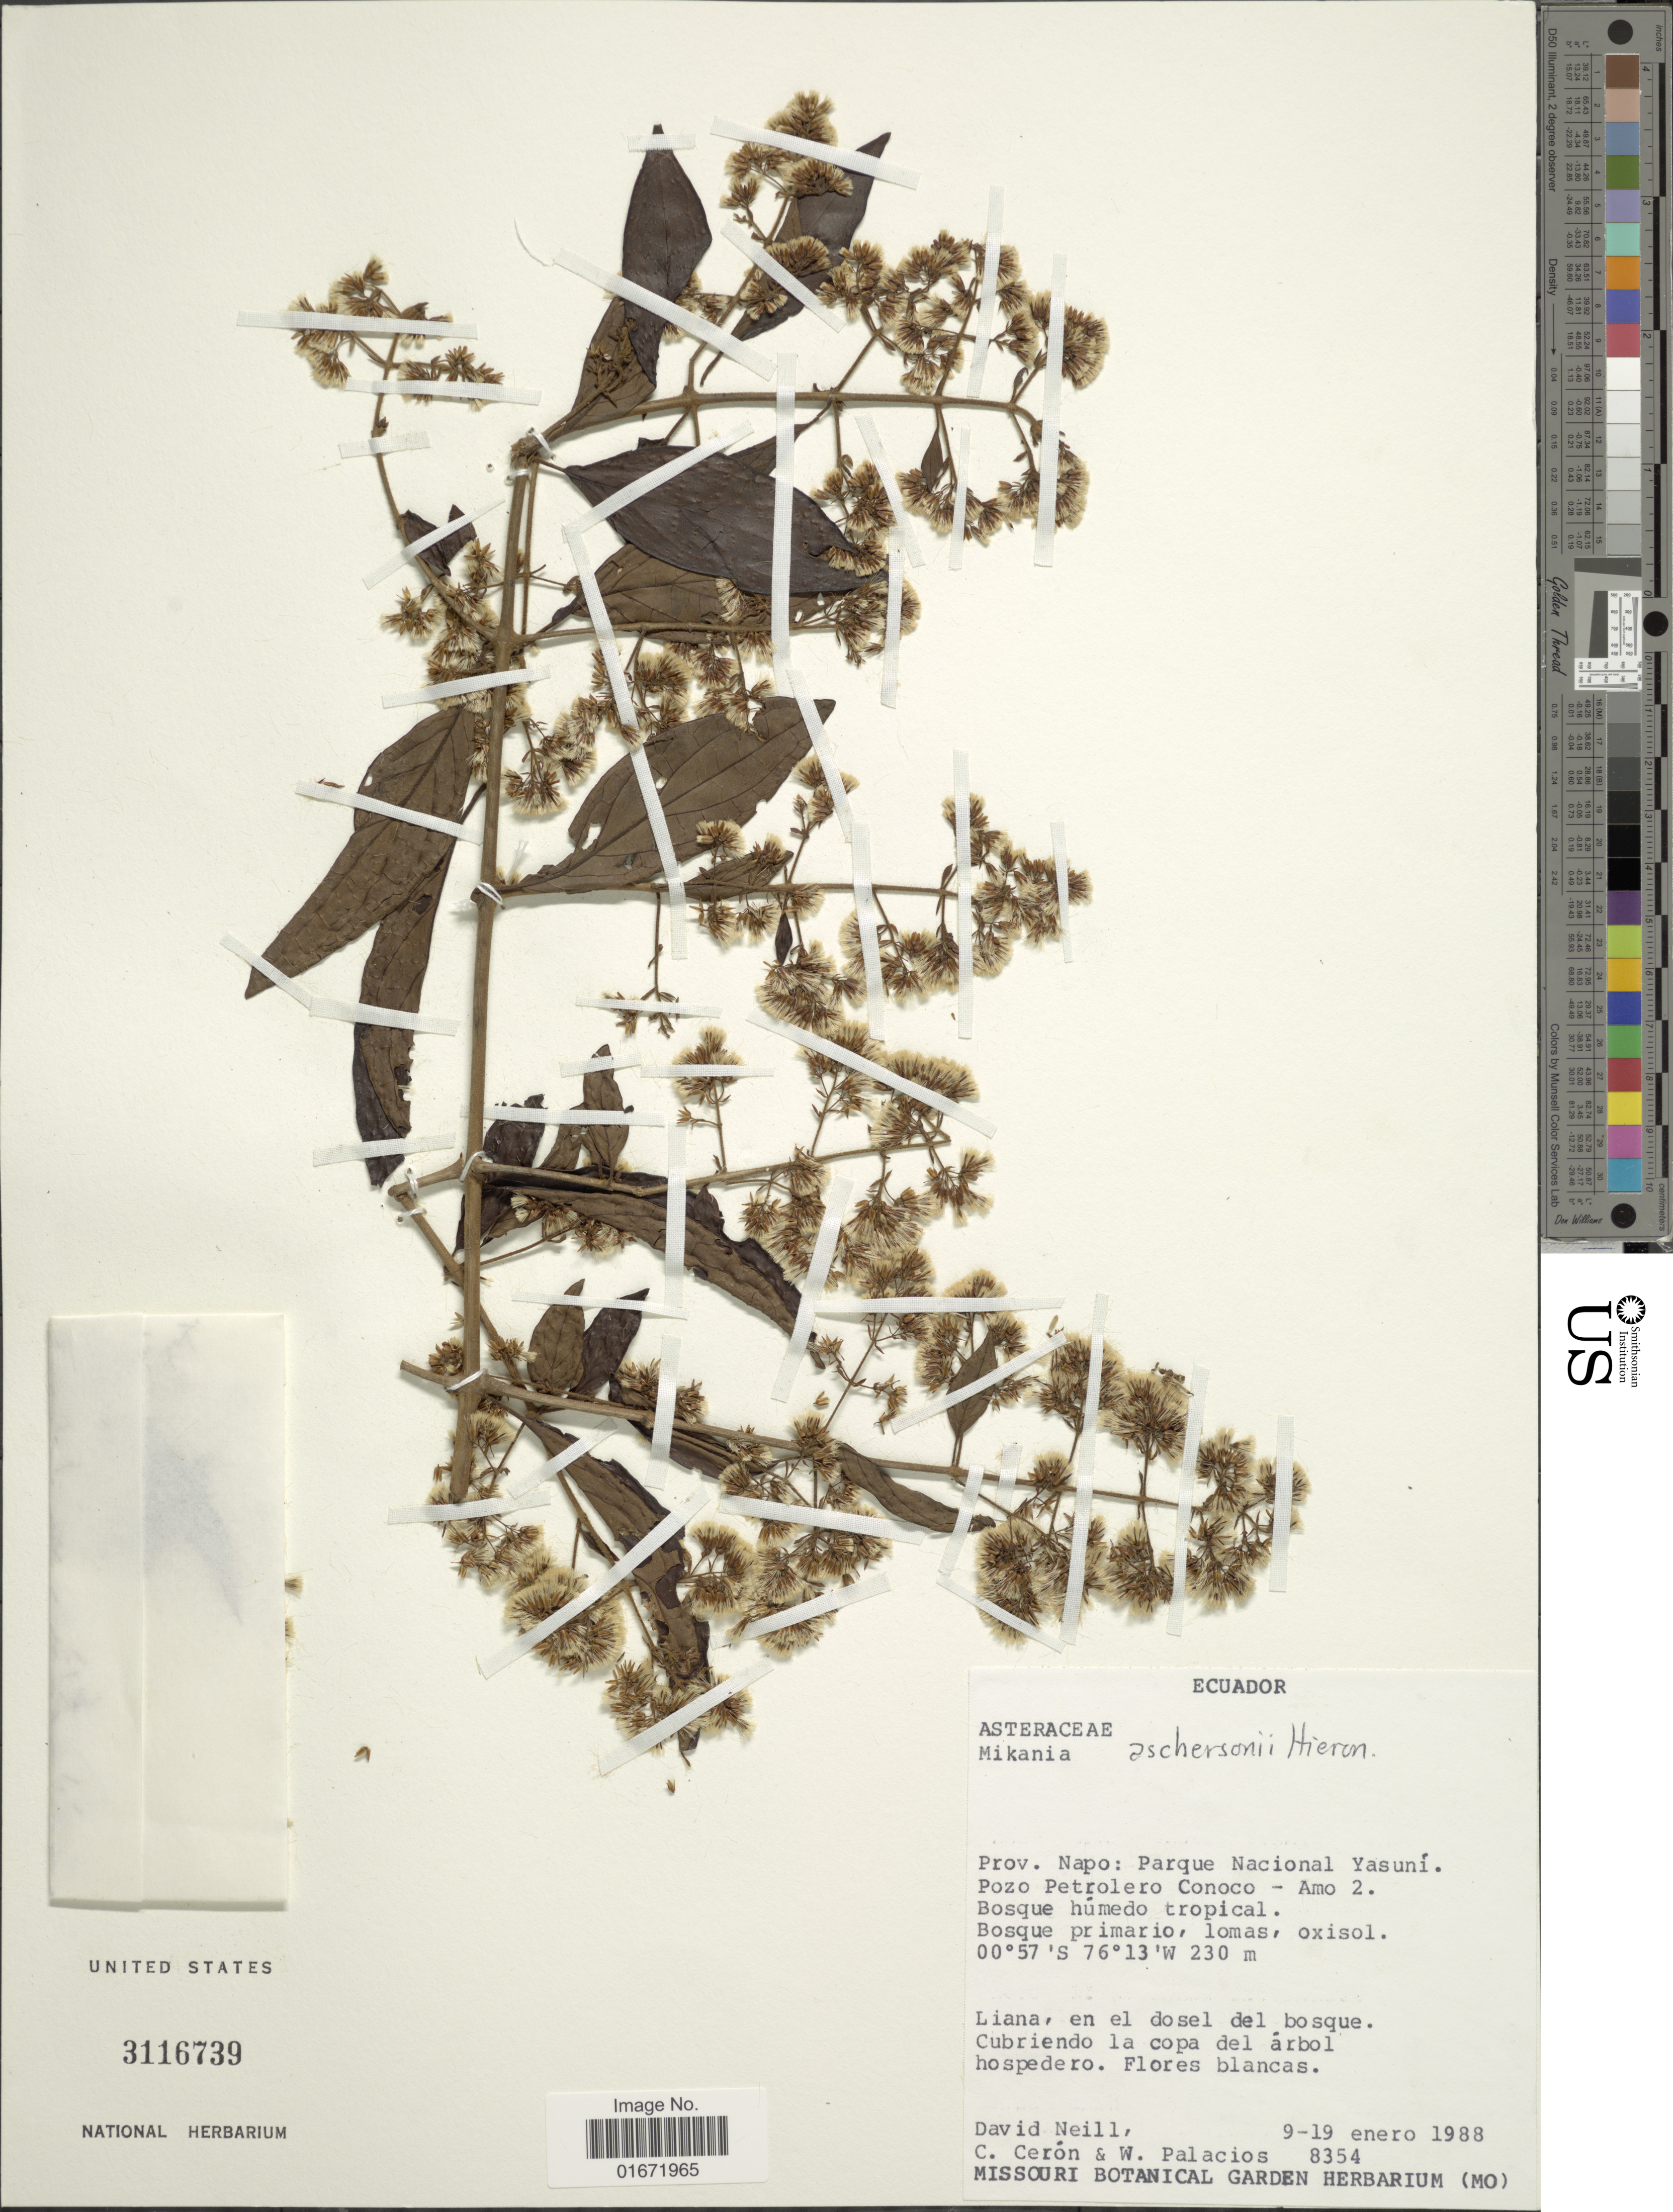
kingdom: Plantae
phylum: Tracheophyta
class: Magnoliopsida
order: Asterales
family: Asteraceae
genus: Mikania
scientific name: Mikania nigropunctulata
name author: Hieron.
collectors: D. A. Neill, C. E. Cerón M. & W. Palacios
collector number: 8354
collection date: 1988-01-09/1988-01-19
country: Ecuador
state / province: Napo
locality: Prov. Napo: Parque Nacional Yasuní. Pozo Petrolero Conoco - Amo 2. Bosque húmedo tropical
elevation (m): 230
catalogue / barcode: US 3116739